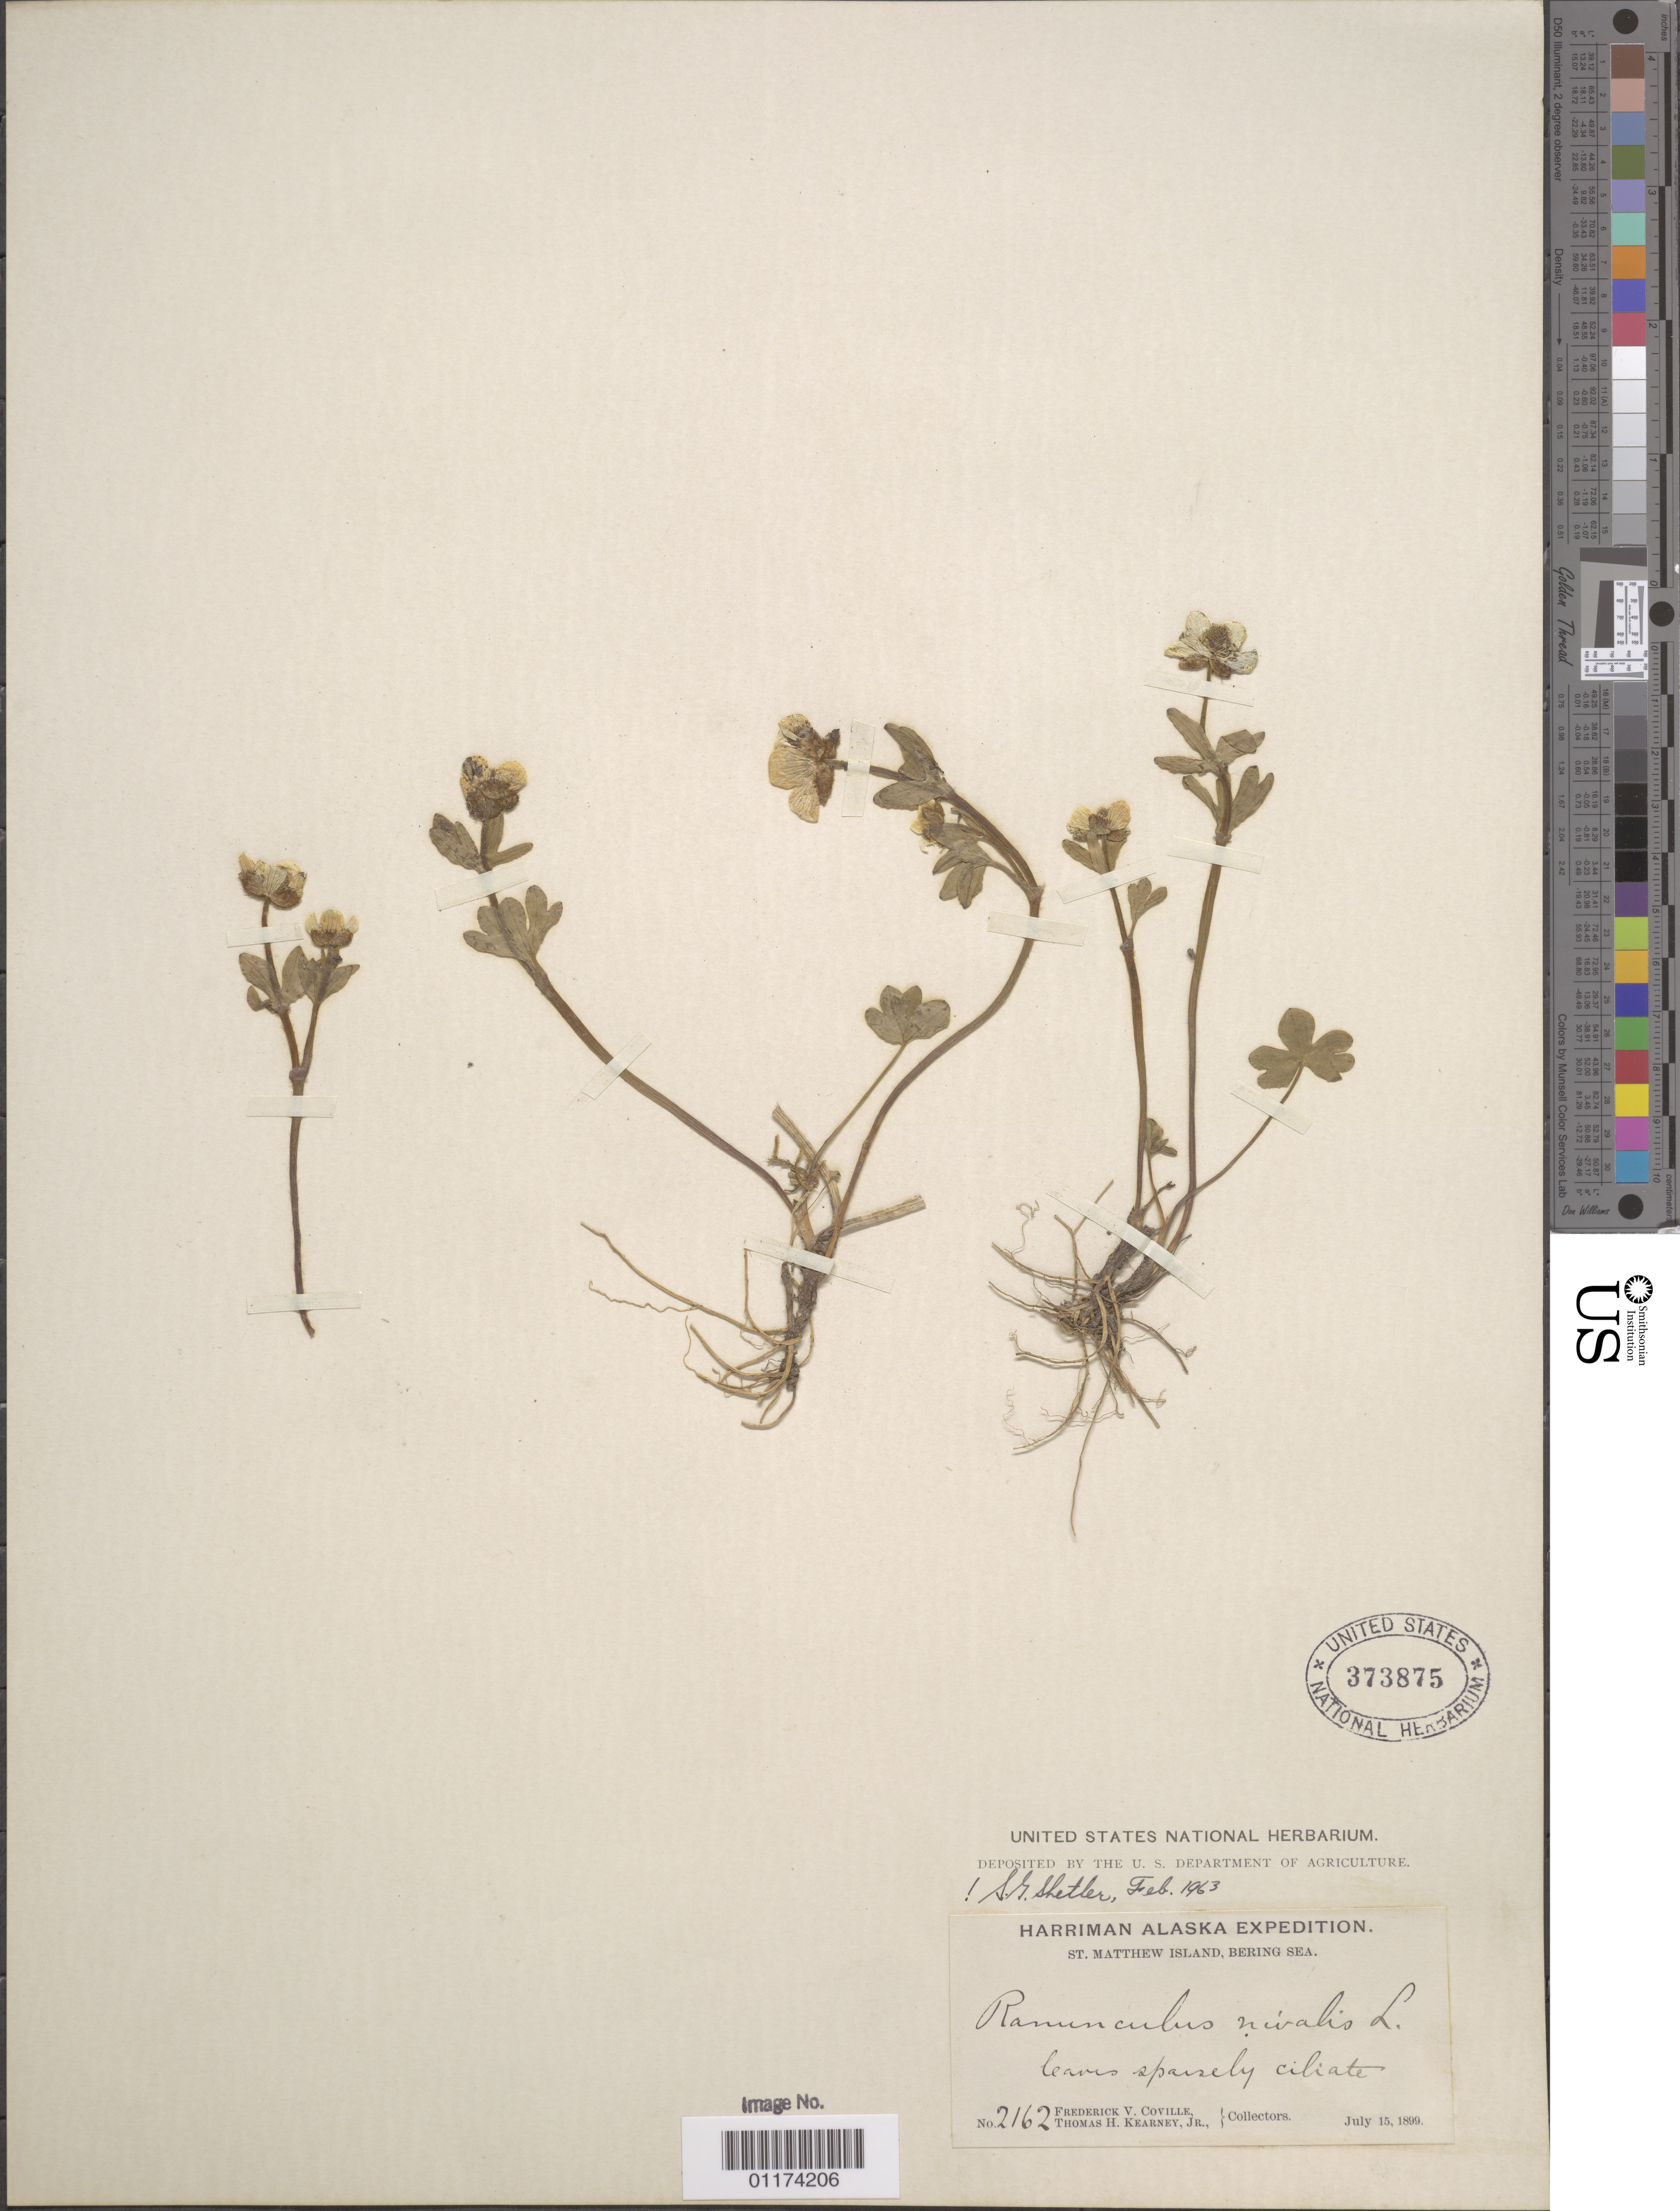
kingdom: Plantae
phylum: Tracheophyta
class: Magnoliopsida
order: Ranunculales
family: Ranunculaceae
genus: Ranunculus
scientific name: Ranunculus nivalis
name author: L.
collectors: F. V. Coville & T. H. Kearney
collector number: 2162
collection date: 1899-07-15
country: United States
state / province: Alaska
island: St. Matthew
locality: Bering Sea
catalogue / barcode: US 373875